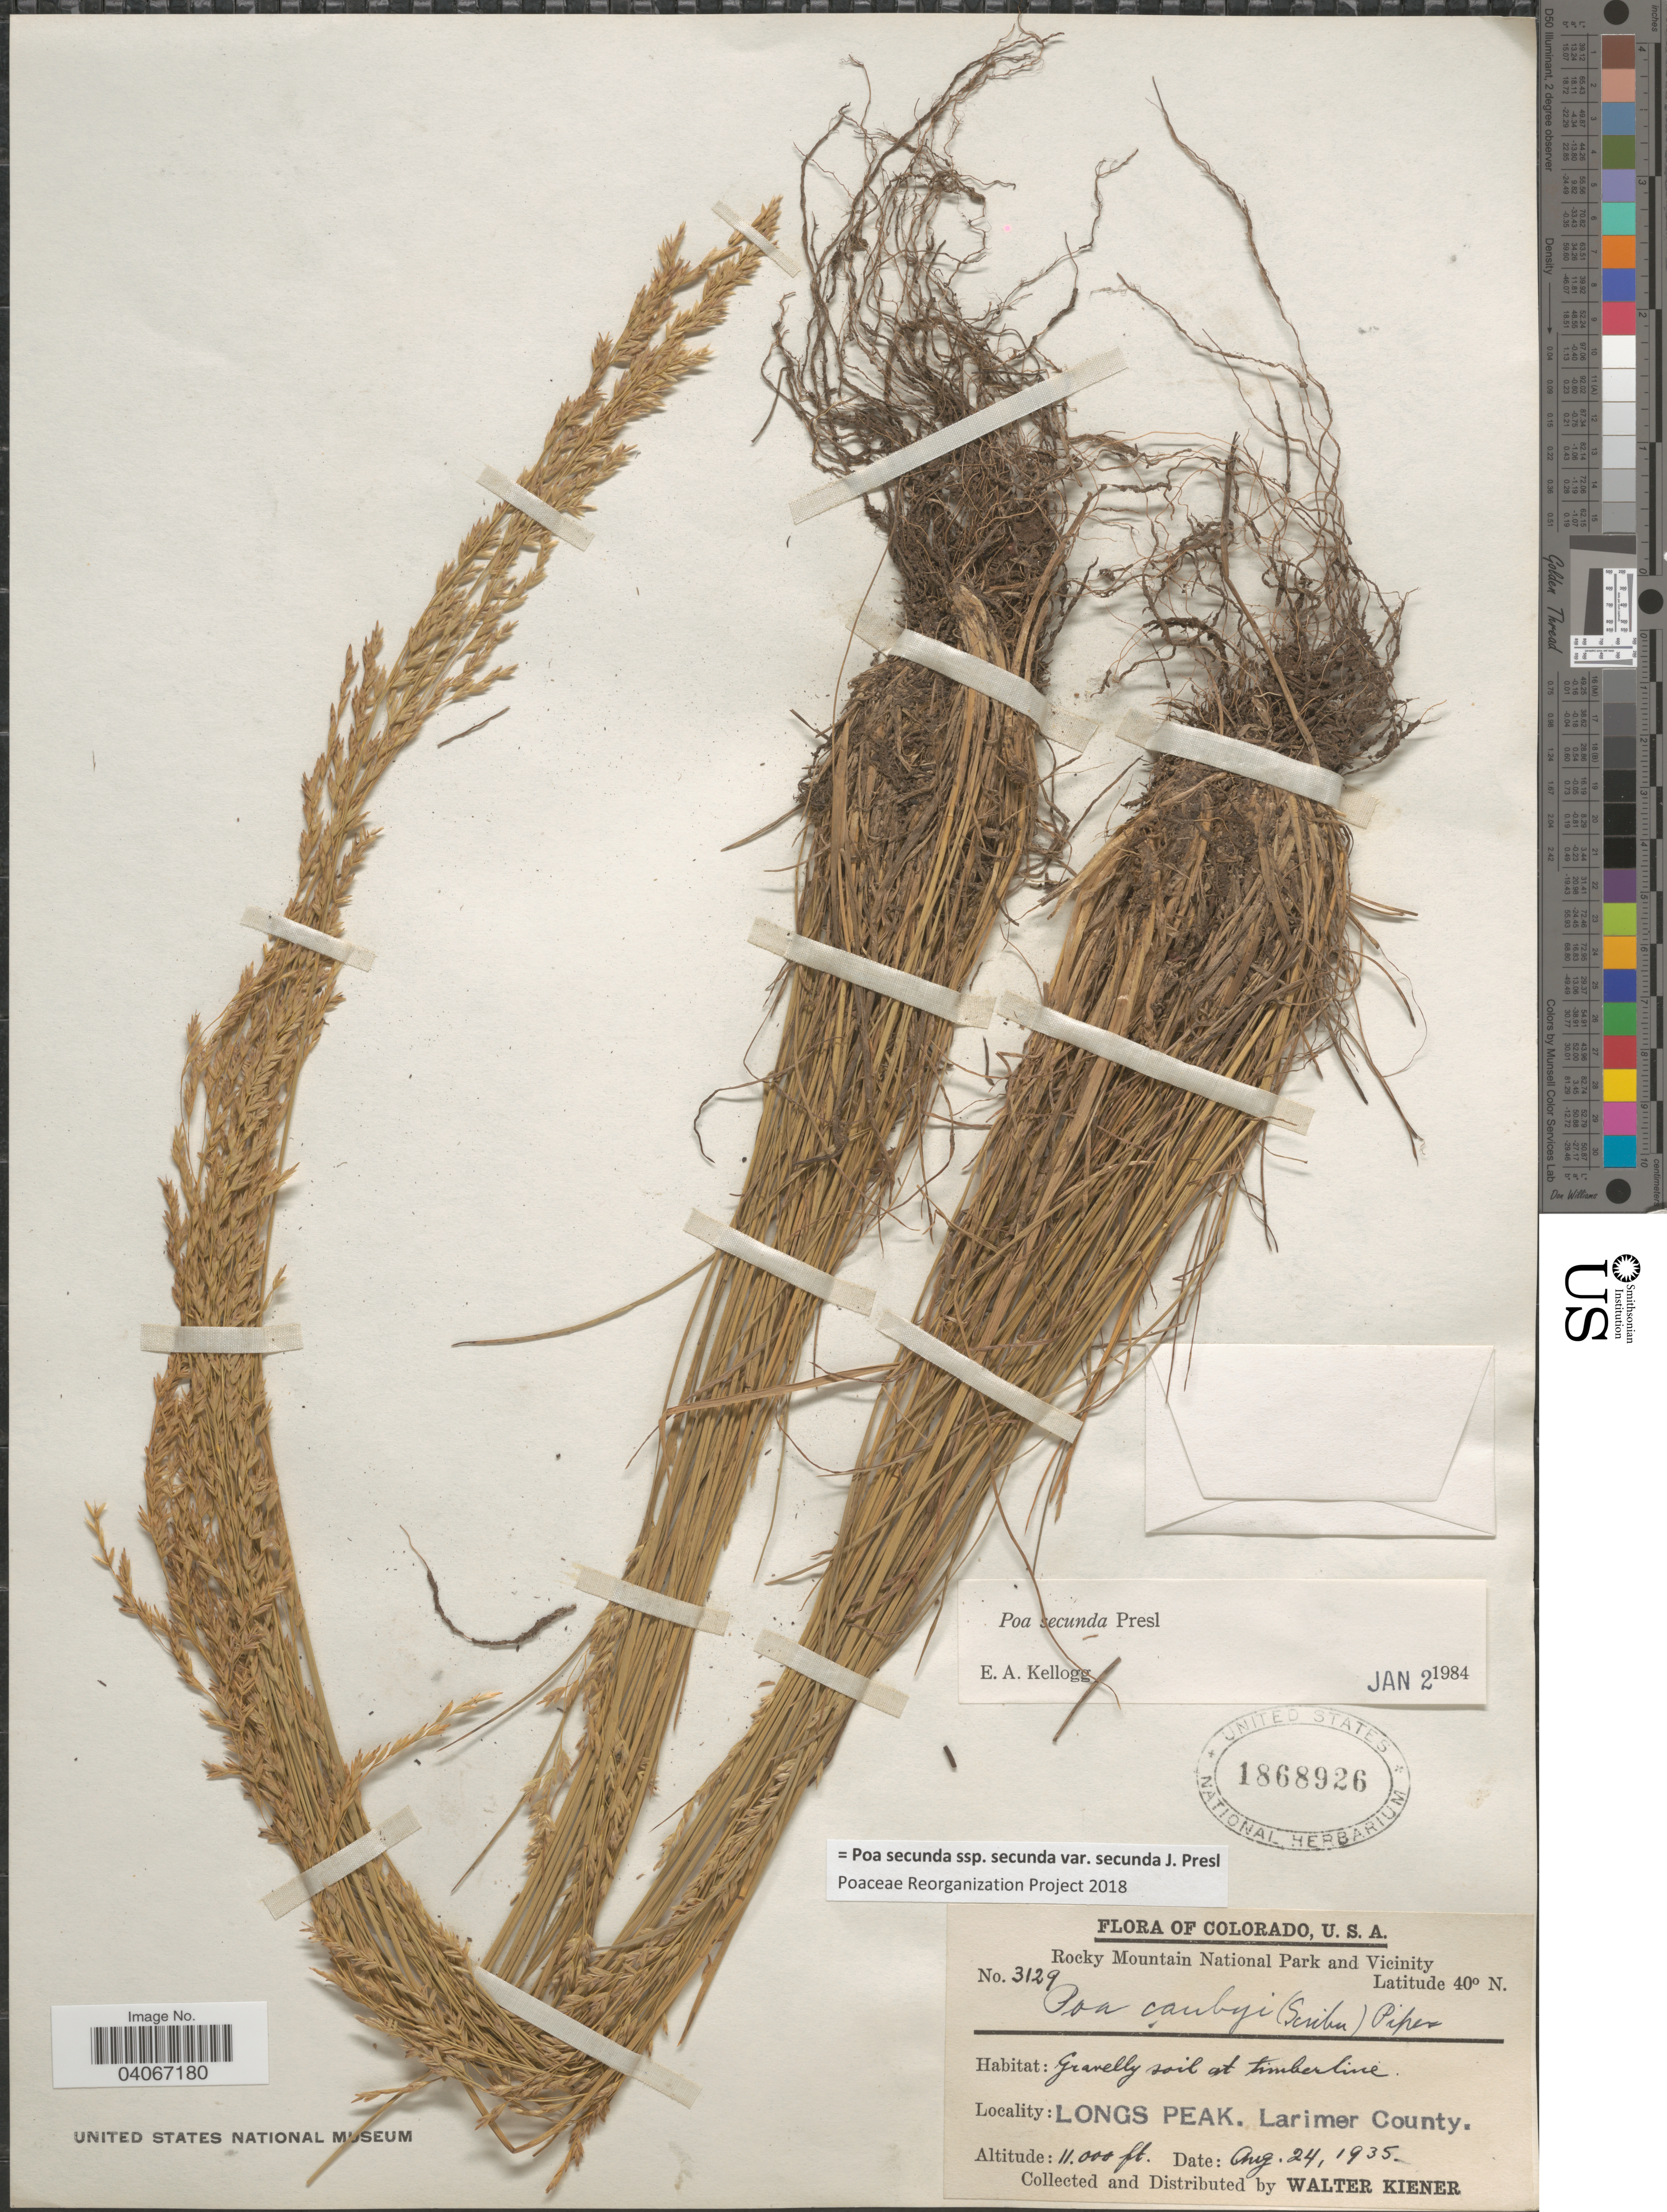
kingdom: Plantae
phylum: Tracheophyta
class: Liliopsida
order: Poales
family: Poaceae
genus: Poa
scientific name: Poa secunda subsp. secunda var. secunda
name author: J. Presl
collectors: W. Kiener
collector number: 3129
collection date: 1935-08-24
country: United States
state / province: Colorado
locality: Rocky Mountain National Park and Vicinity. Longs Peak. Larimer County.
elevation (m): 3353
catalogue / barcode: US 1868926